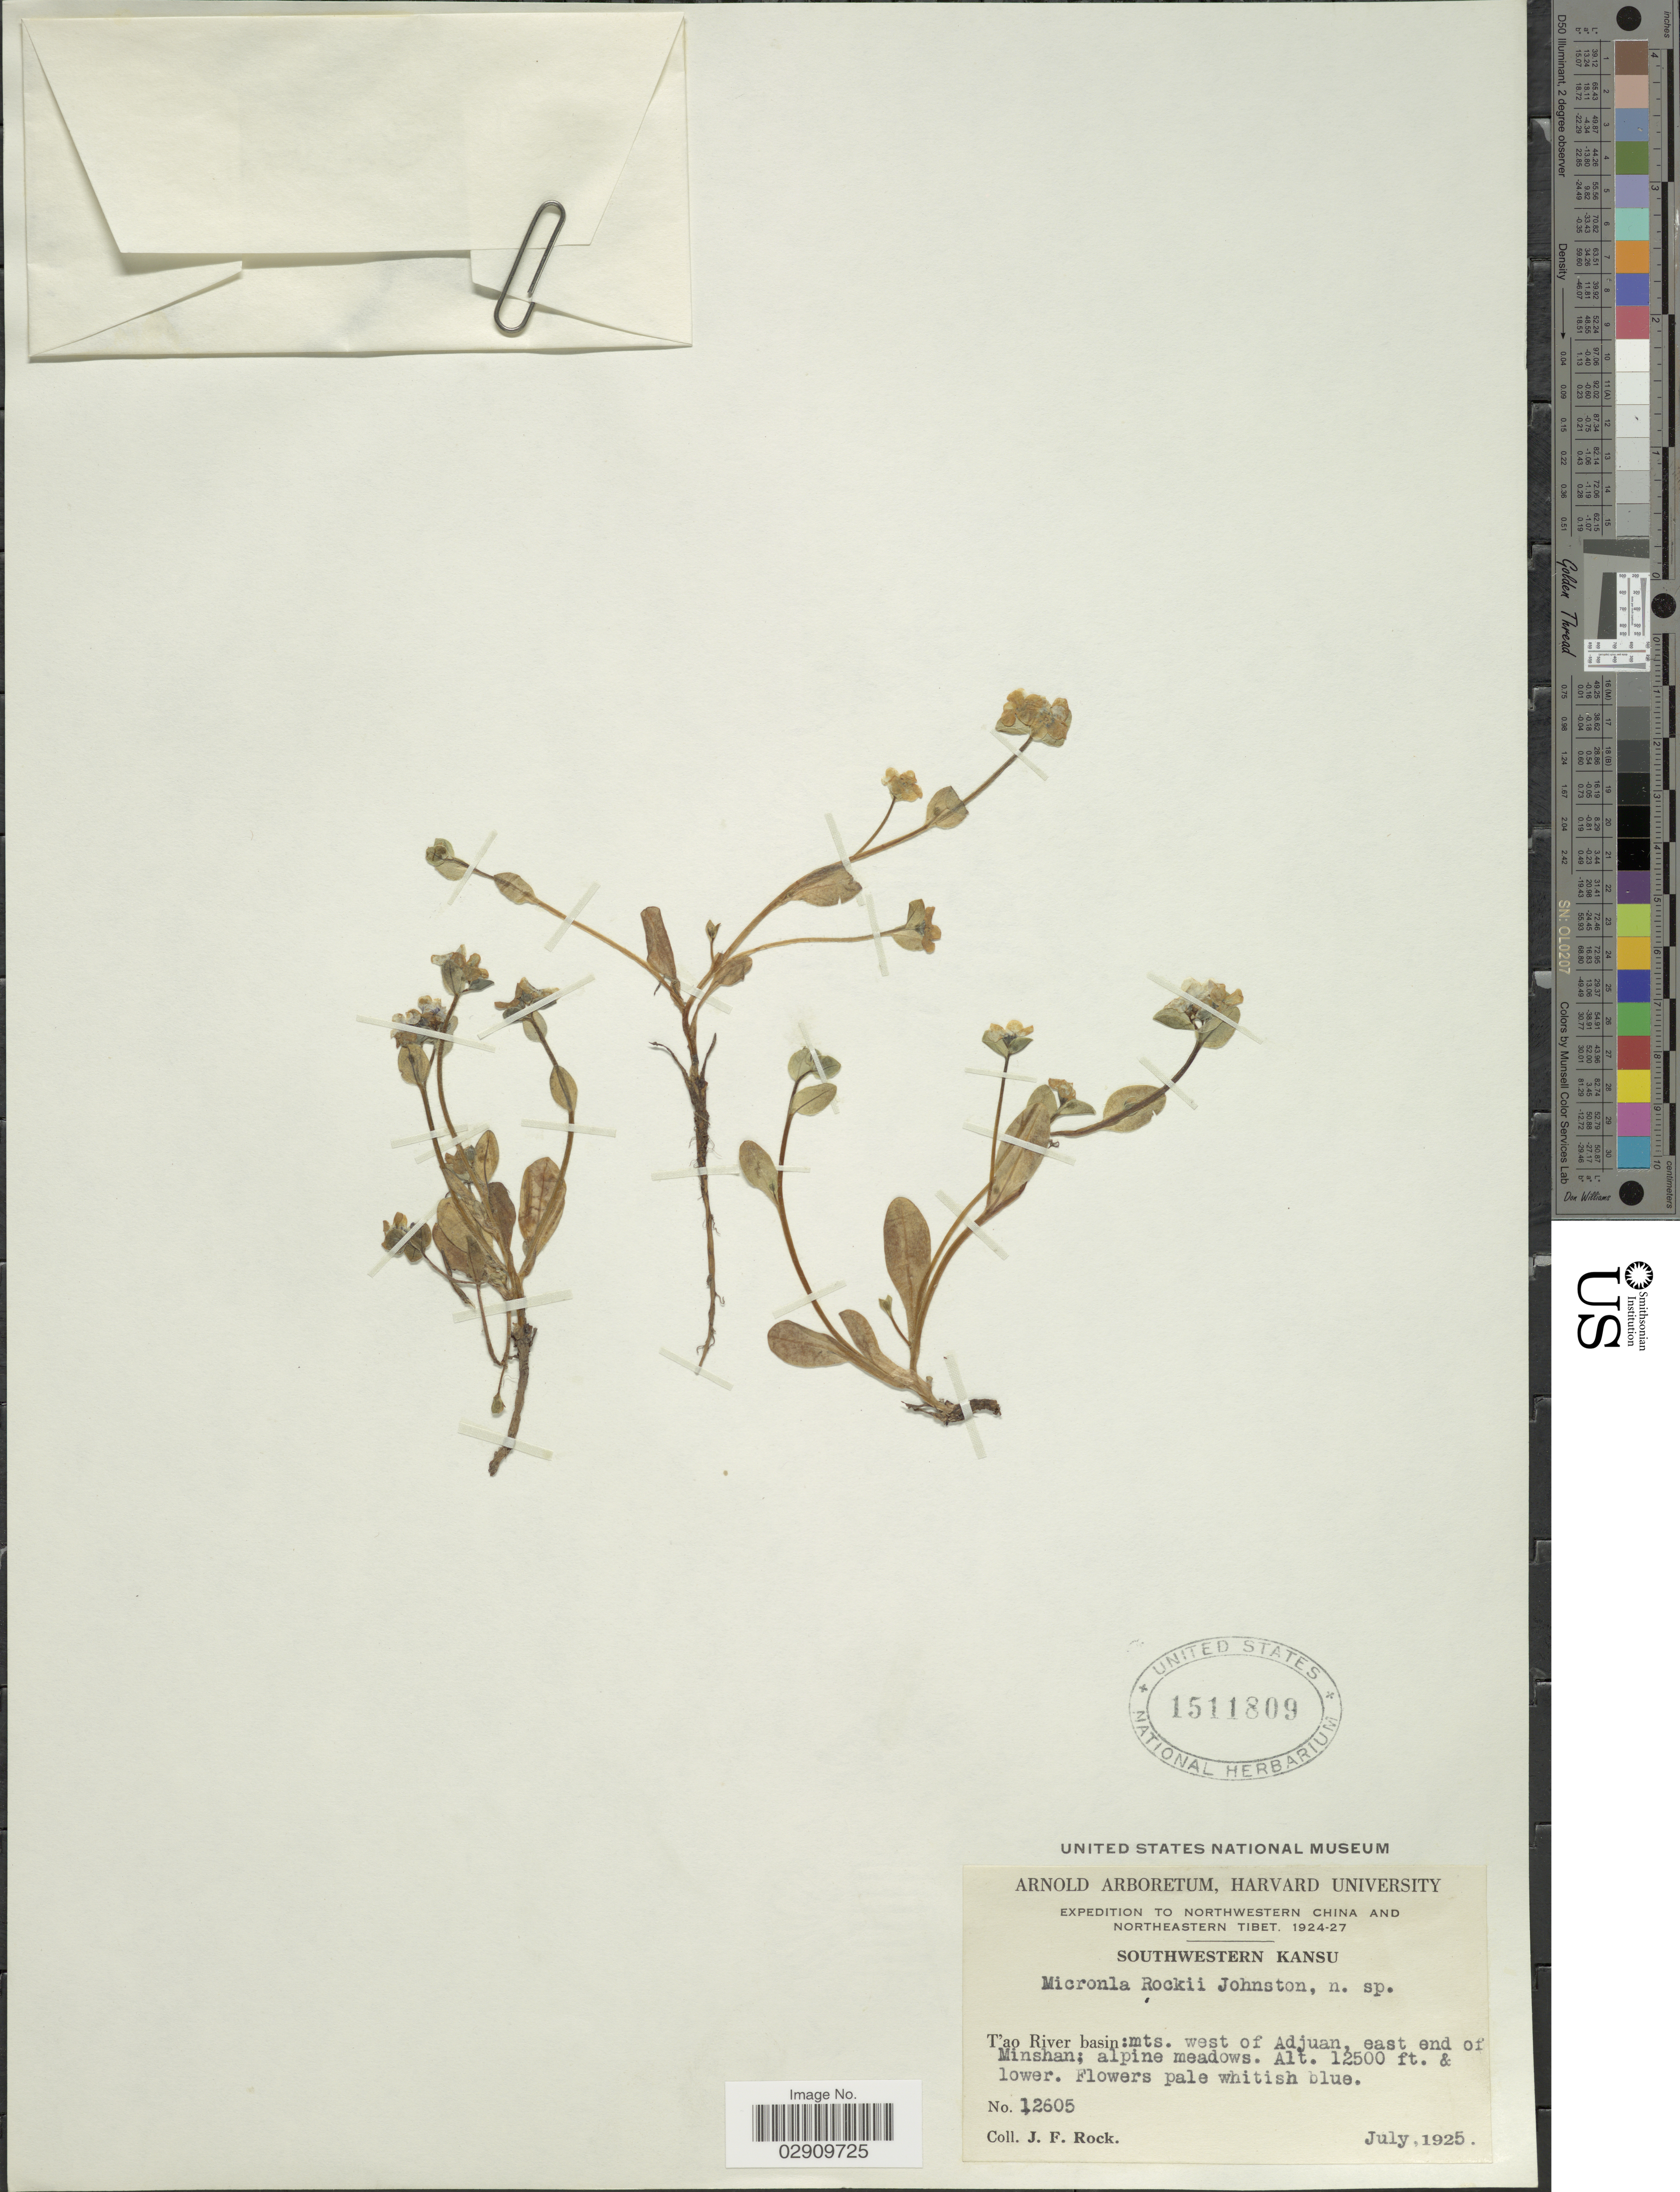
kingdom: Plantae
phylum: Tracheophyta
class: Magnoliopsida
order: Boraginales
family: Boraginaceae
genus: Microula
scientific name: Microula rockii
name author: I.M. Johnst.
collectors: J. Rock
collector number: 12605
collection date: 1925-07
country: China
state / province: Gansu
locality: Southwestern Kansu, T'ao River basin, mts. west of Adjuan, east end of Minshan.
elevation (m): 3810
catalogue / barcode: US 1511809